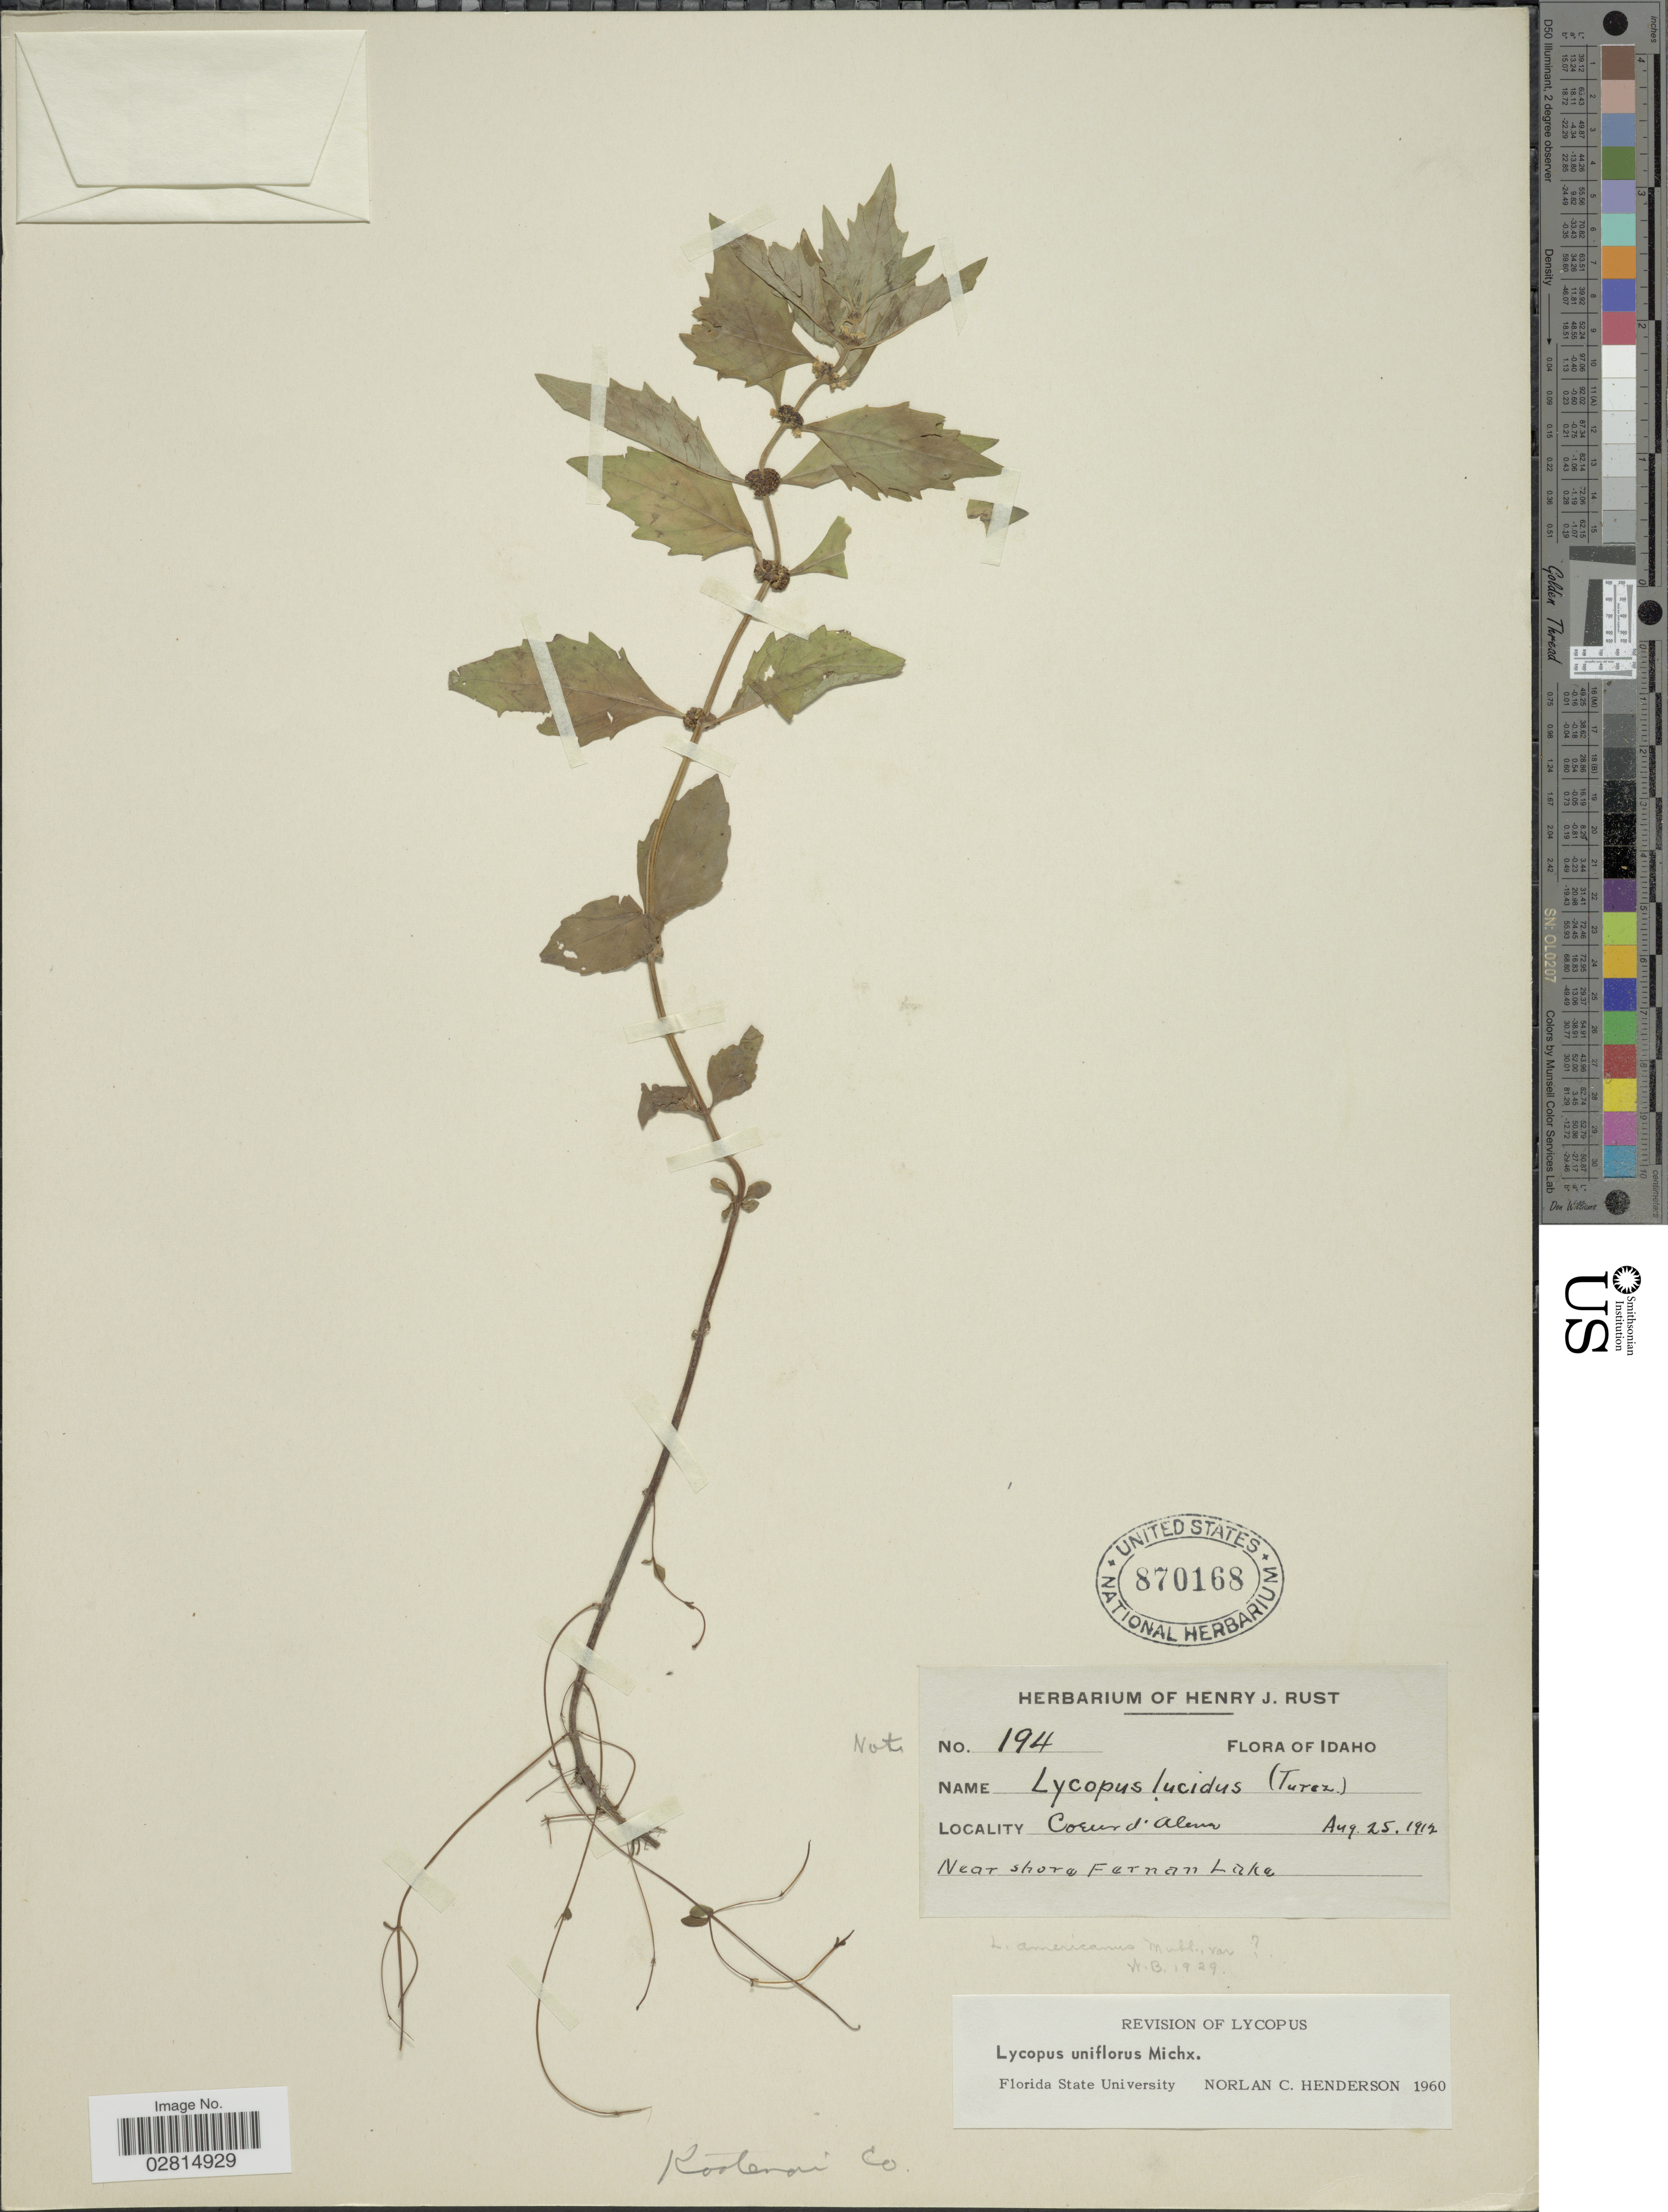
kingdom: Plantae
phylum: Tracheophyta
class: Magnoliopsida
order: Lamiales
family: Lamiaceae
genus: Lycopus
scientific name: Lycopus uniflorus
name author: Michx.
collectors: ex herb. Henry J. Rust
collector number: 194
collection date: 1912-08-25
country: United States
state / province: Idaho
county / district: Kootenai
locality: Coeur d'Alene. near shore Fernan Lake, Kootenai Co.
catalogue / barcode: US 870168